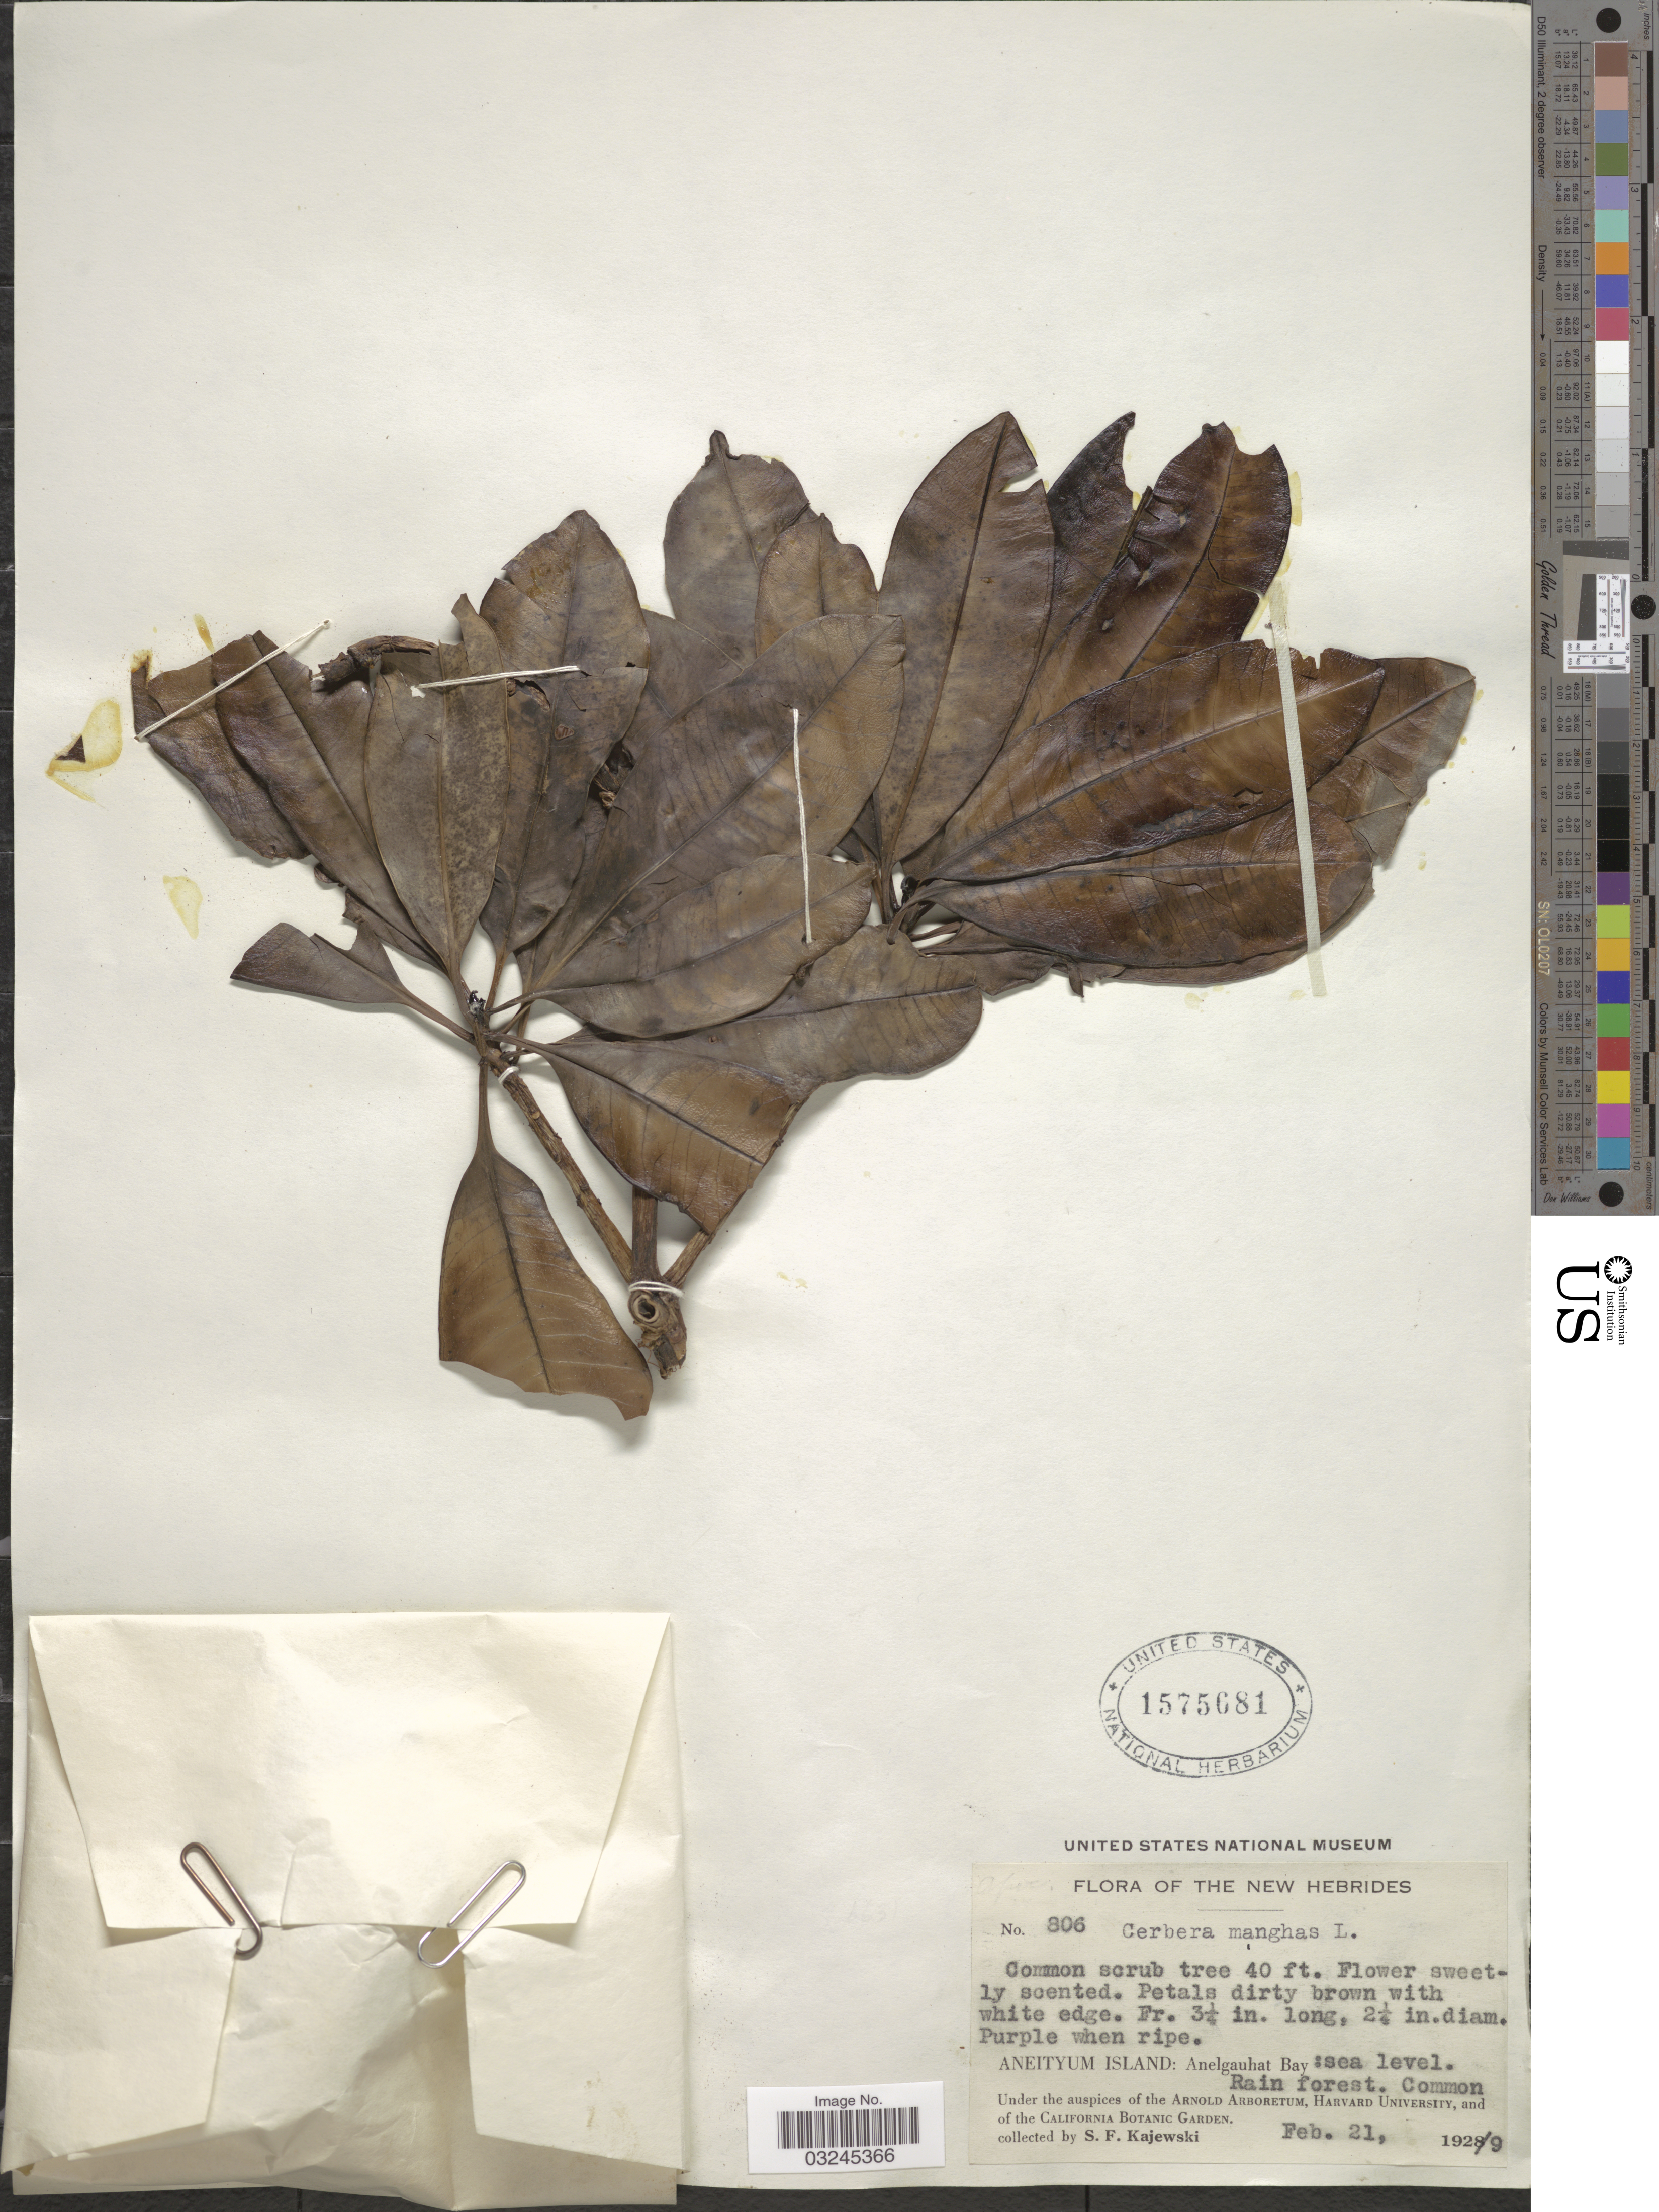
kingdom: Plantae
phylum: Tracheophyta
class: Magnoliopsida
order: Gentianales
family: Apocynaceae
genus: Cerbera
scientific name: Cerbera manghas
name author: L.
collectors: S. Kajewski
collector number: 806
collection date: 1929-02-21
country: Vanuatu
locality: The New Hebrides. Aneityum Island: Anelgauhat Bay.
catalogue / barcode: US 1575681